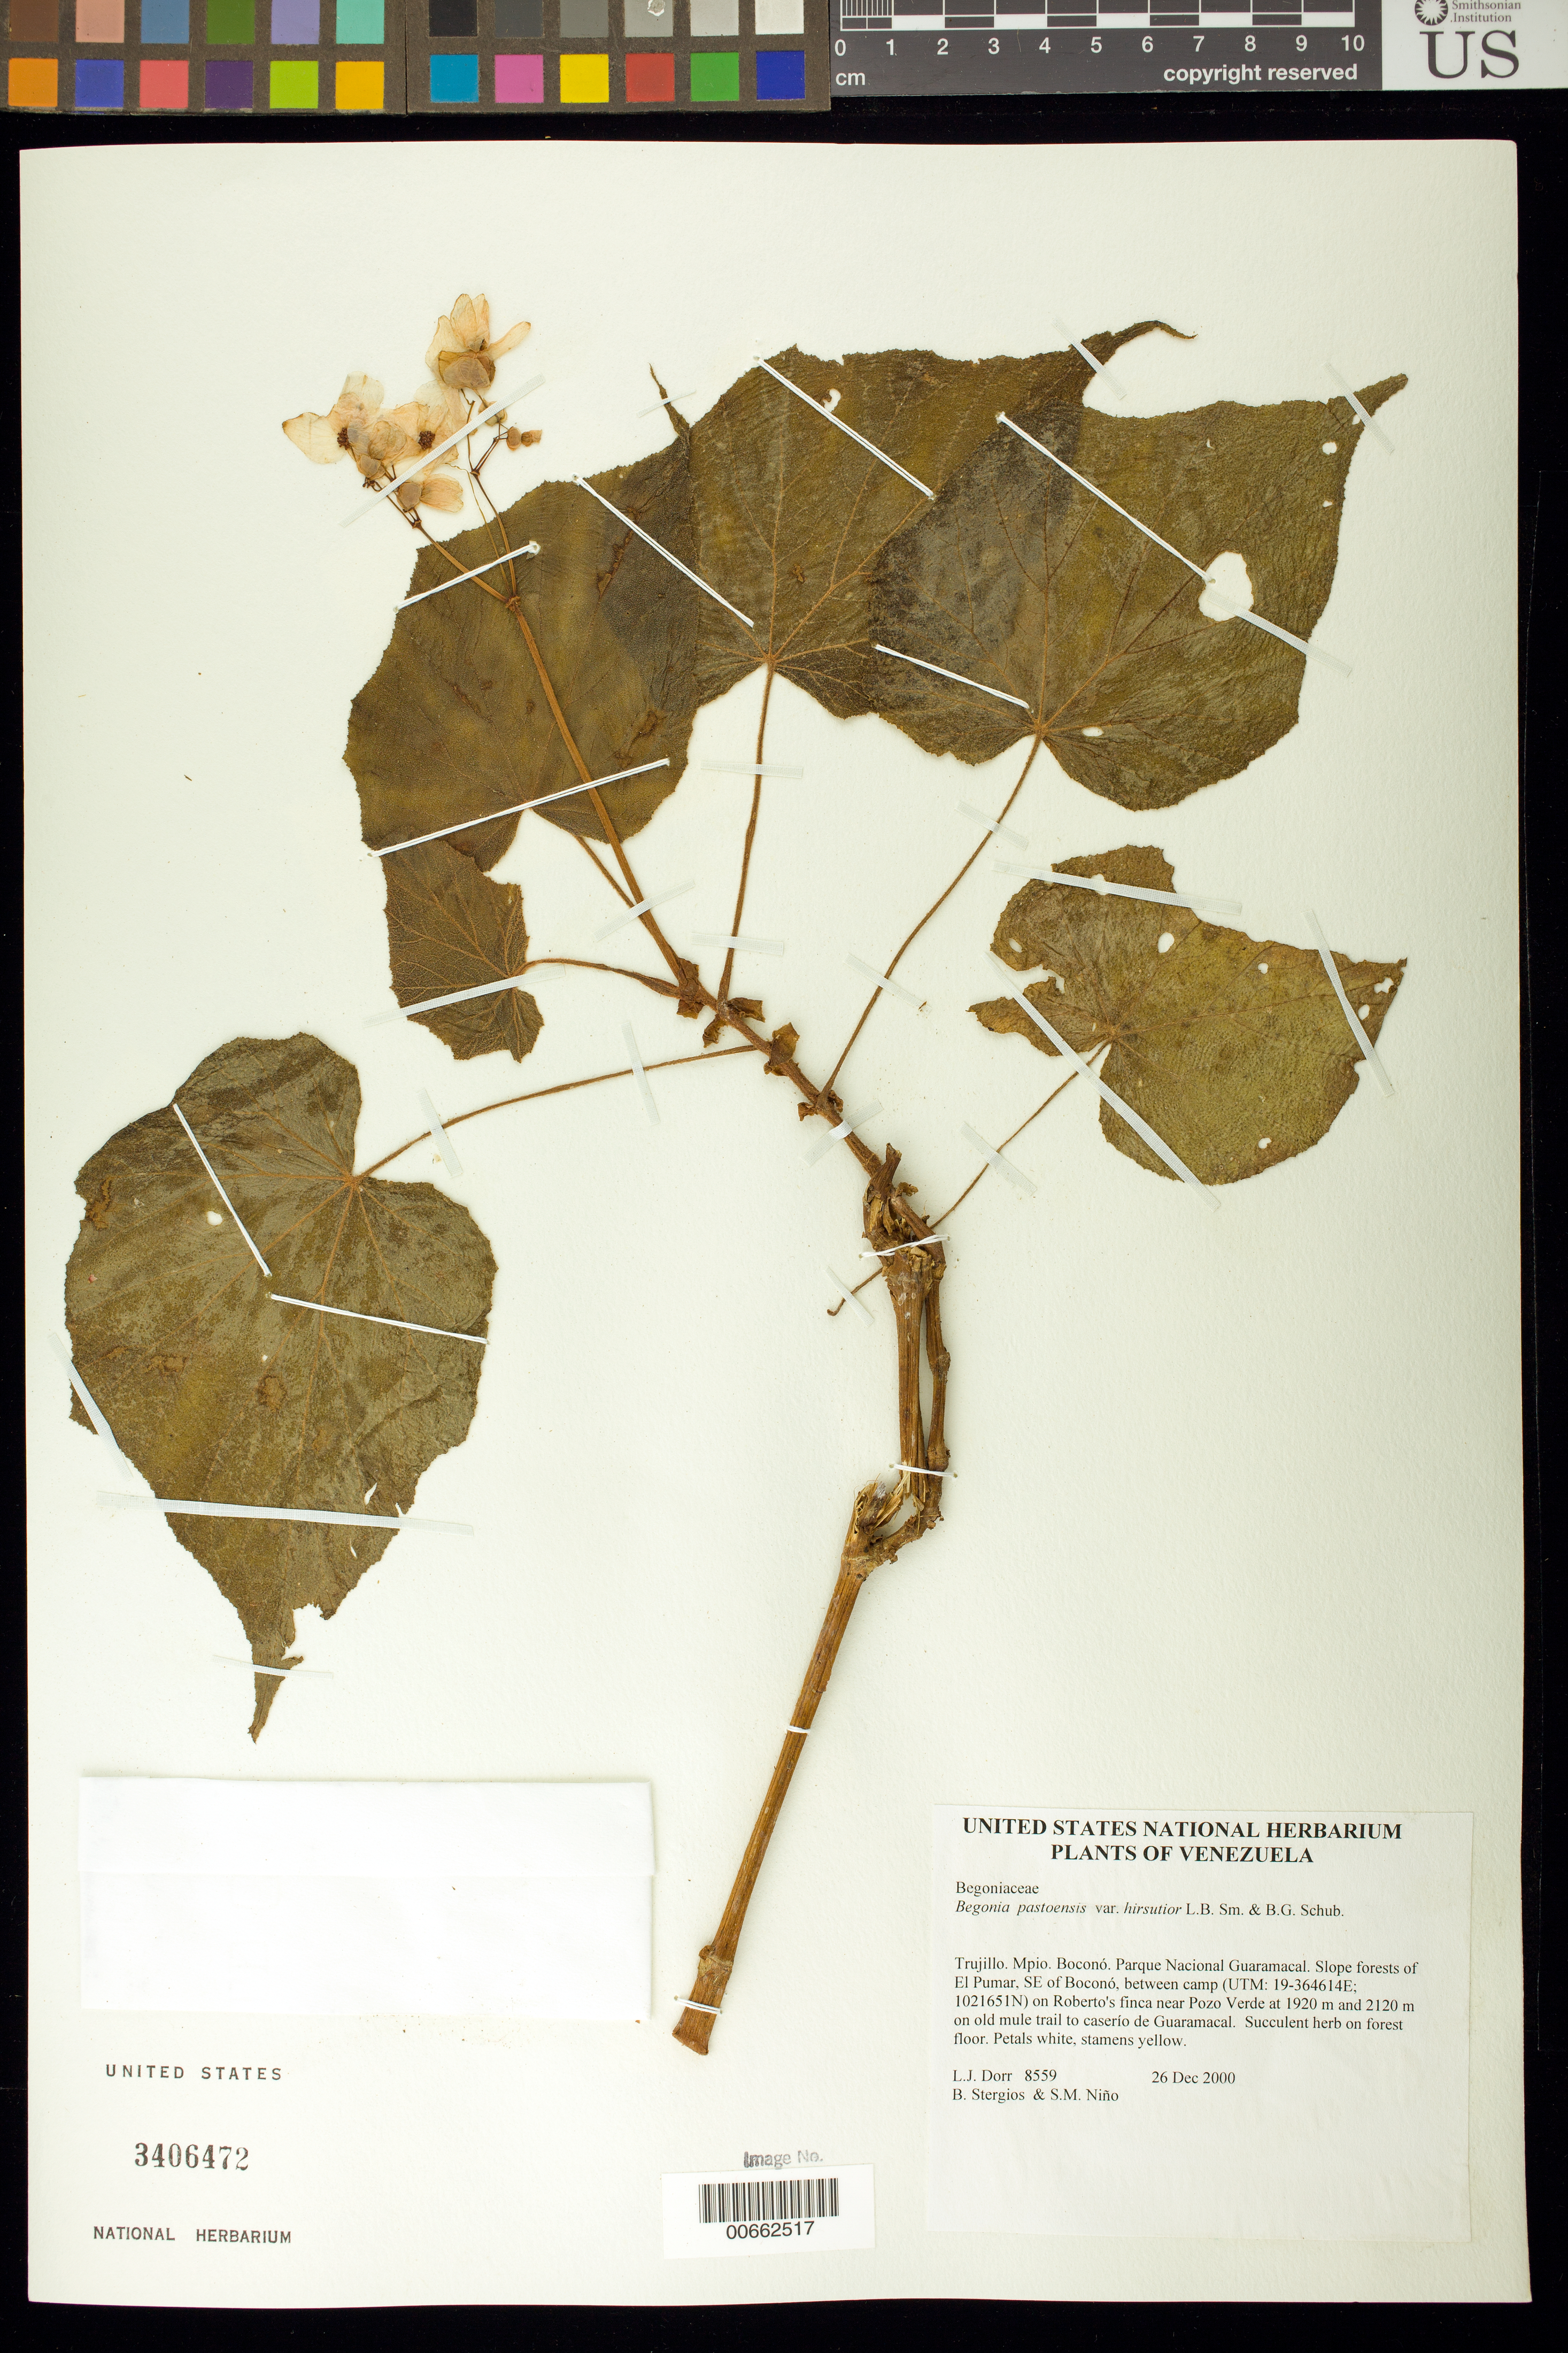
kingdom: Plantae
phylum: Tracheophyta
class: Magnoliopsida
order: Cucurbitales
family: Begoniaceae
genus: Begonia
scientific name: Begonia pastoensis var. hirsutior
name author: A. DC.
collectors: L. J. Dorr, B. G. Stergios & S. M. Niño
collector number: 8559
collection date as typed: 26 Dec 2000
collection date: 2000-12-26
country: Venezuela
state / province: Trujillo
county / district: Boconó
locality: Parque Nacional Guaramacal. El Pumar, SE of Boconó, between camp on Roberto's finca near Pozo Verde at 1920 m and 2120 m on old mule trail to caserío de Guaramacal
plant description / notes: C, COL, CTES, PORT, US, VEN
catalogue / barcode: US 3406472